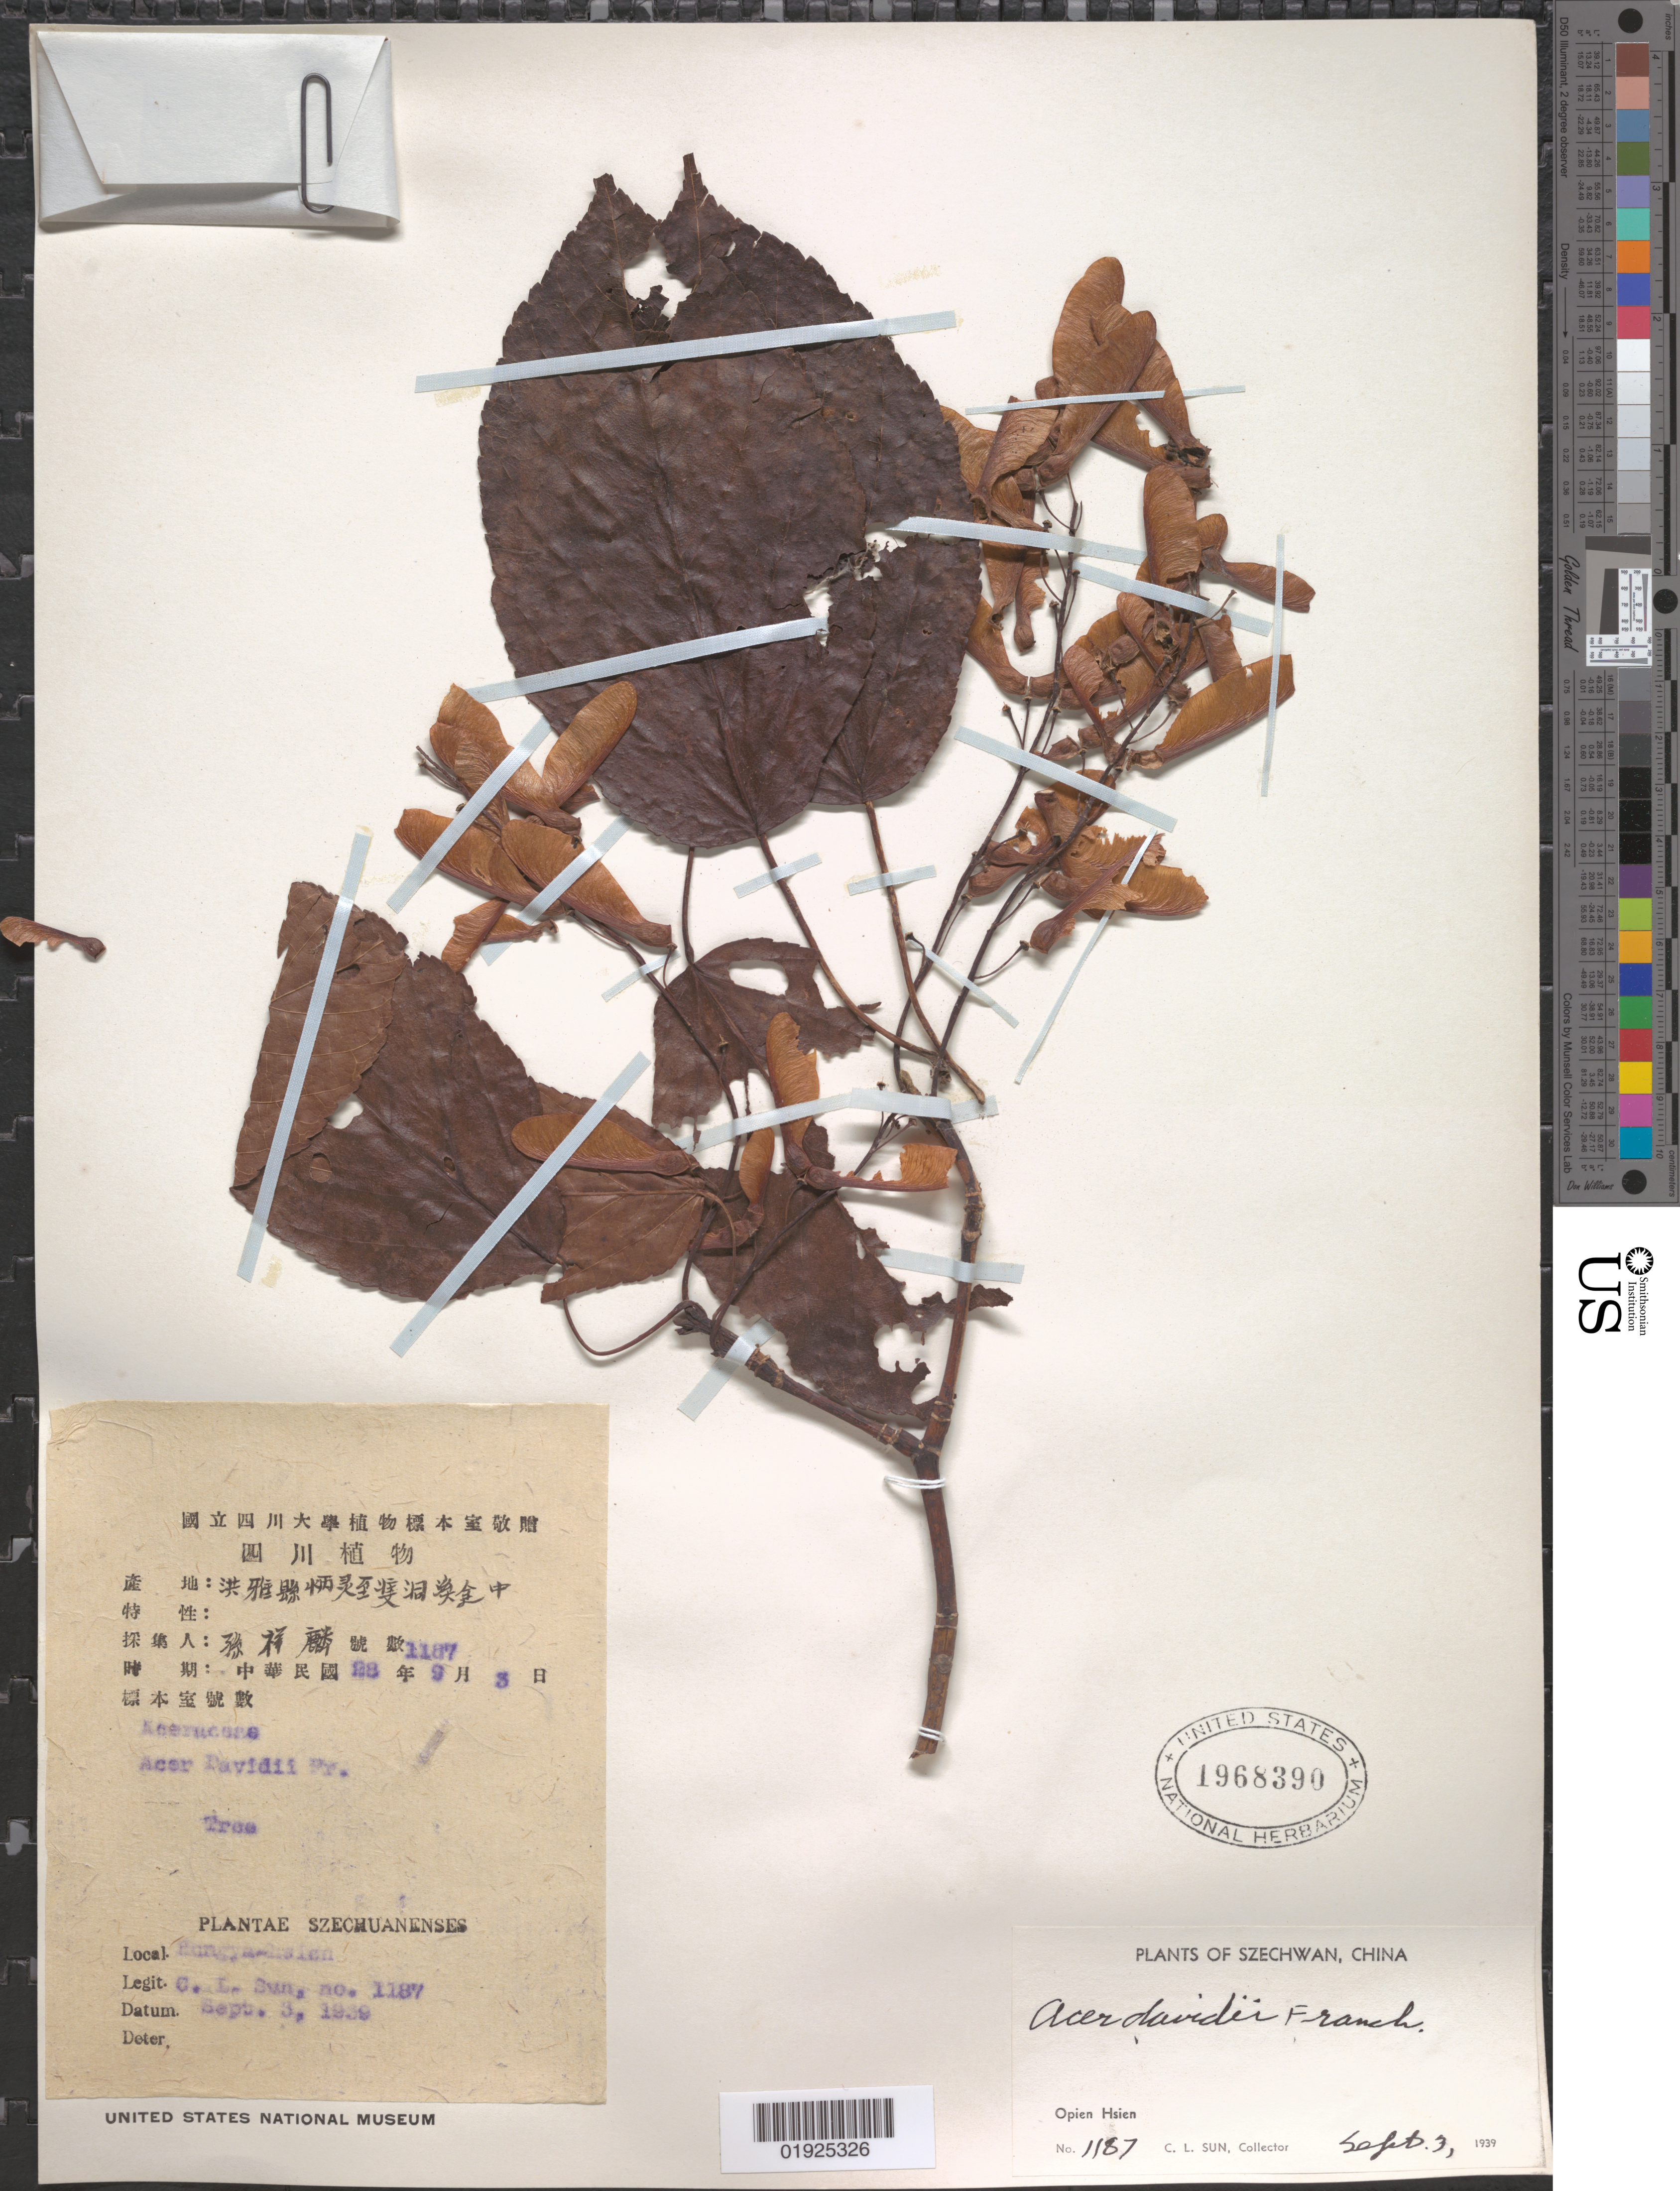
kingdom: Plantae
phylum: Tracheophyta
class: Magnoliopsida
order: Sapindales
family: Sapindaceae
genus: Acer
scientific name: Acer sikkimense subsp. davidii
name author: (Franch.) Wesm.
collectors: C. Sun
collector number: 1187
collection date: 1939-09-03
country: China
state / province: Sichuan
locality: Szechwan [Sichuan], Opien Hsien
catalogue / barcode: US 1968390